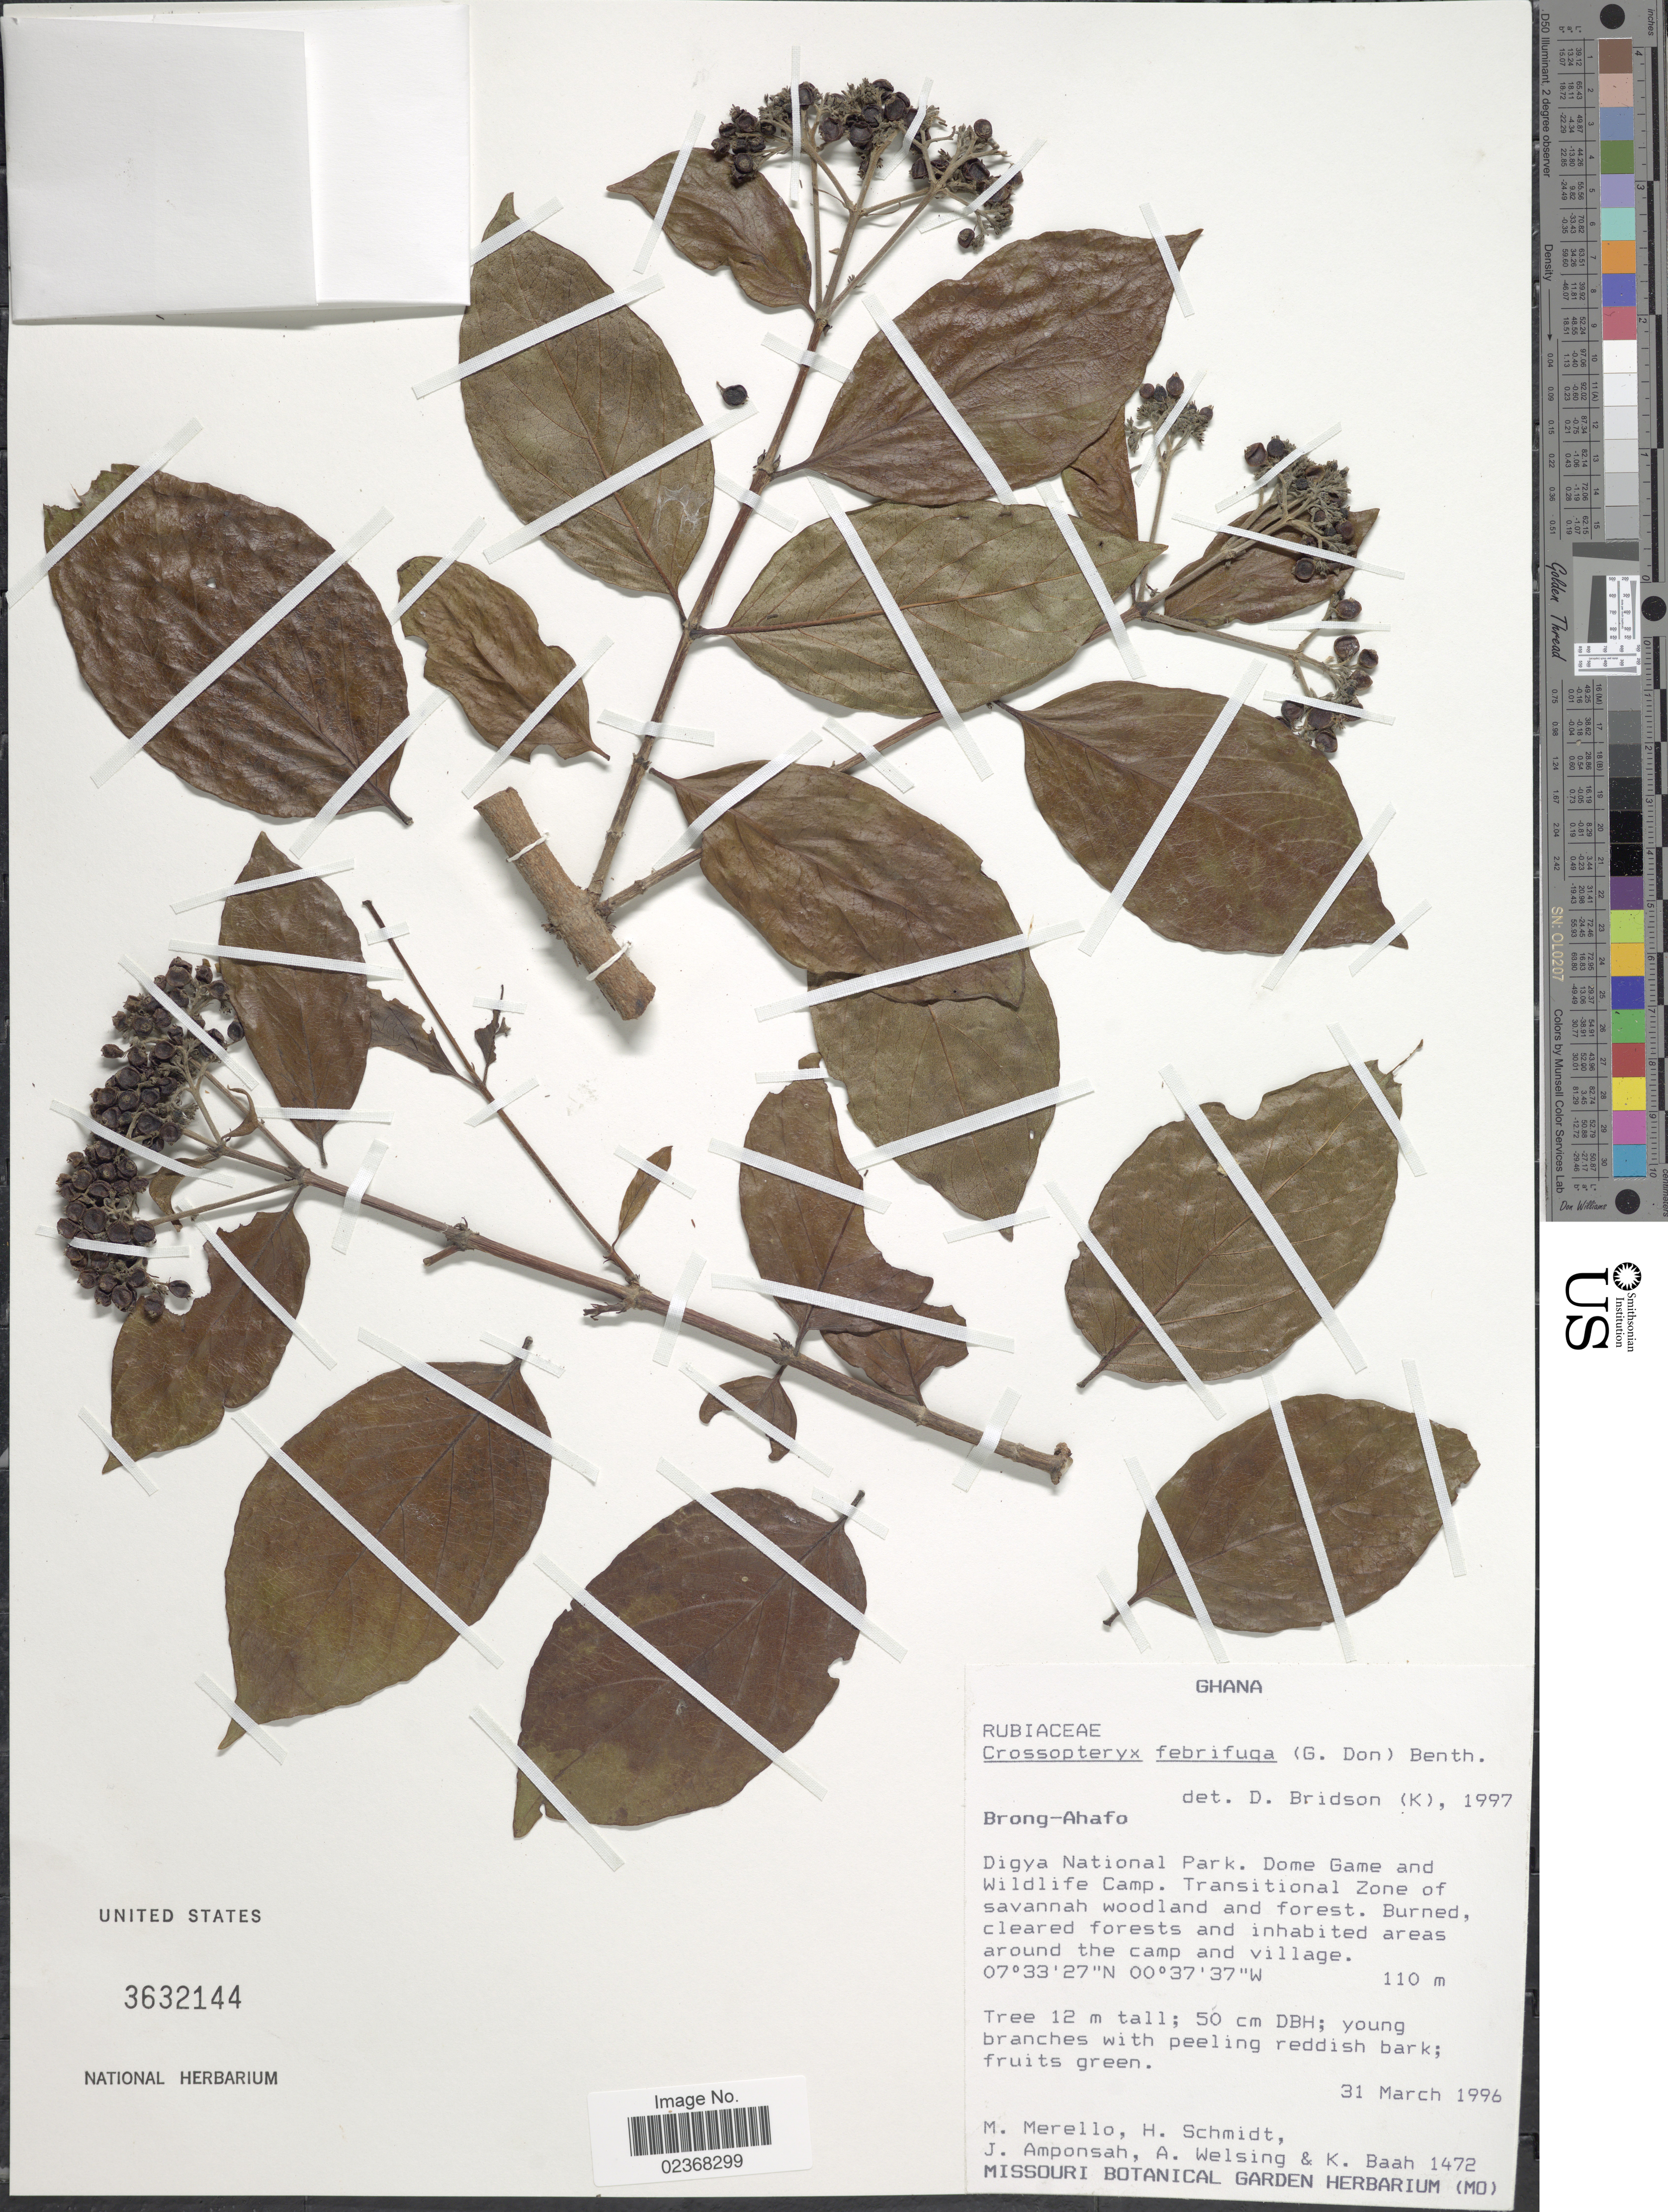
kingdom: Plantae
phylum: Tracheophyta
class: Magnoliopsida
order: Gentianales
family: Rubiaceae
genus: Crossopteryx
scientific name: Crossopteryx febrifuga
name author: (Afzel. ex G. Don) Benth.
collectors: M. Merello, H. Schmidt, J. Amponsah, A. Welsing & K. Baah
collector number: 1472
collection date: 1996-03-31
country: Ghana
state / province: Brong-Ahafo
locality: Digya National Park, Dome Game an Wildlife Camp, Transitional Zone of savannah woodland and forest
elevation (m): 110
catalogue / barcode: US 3632144